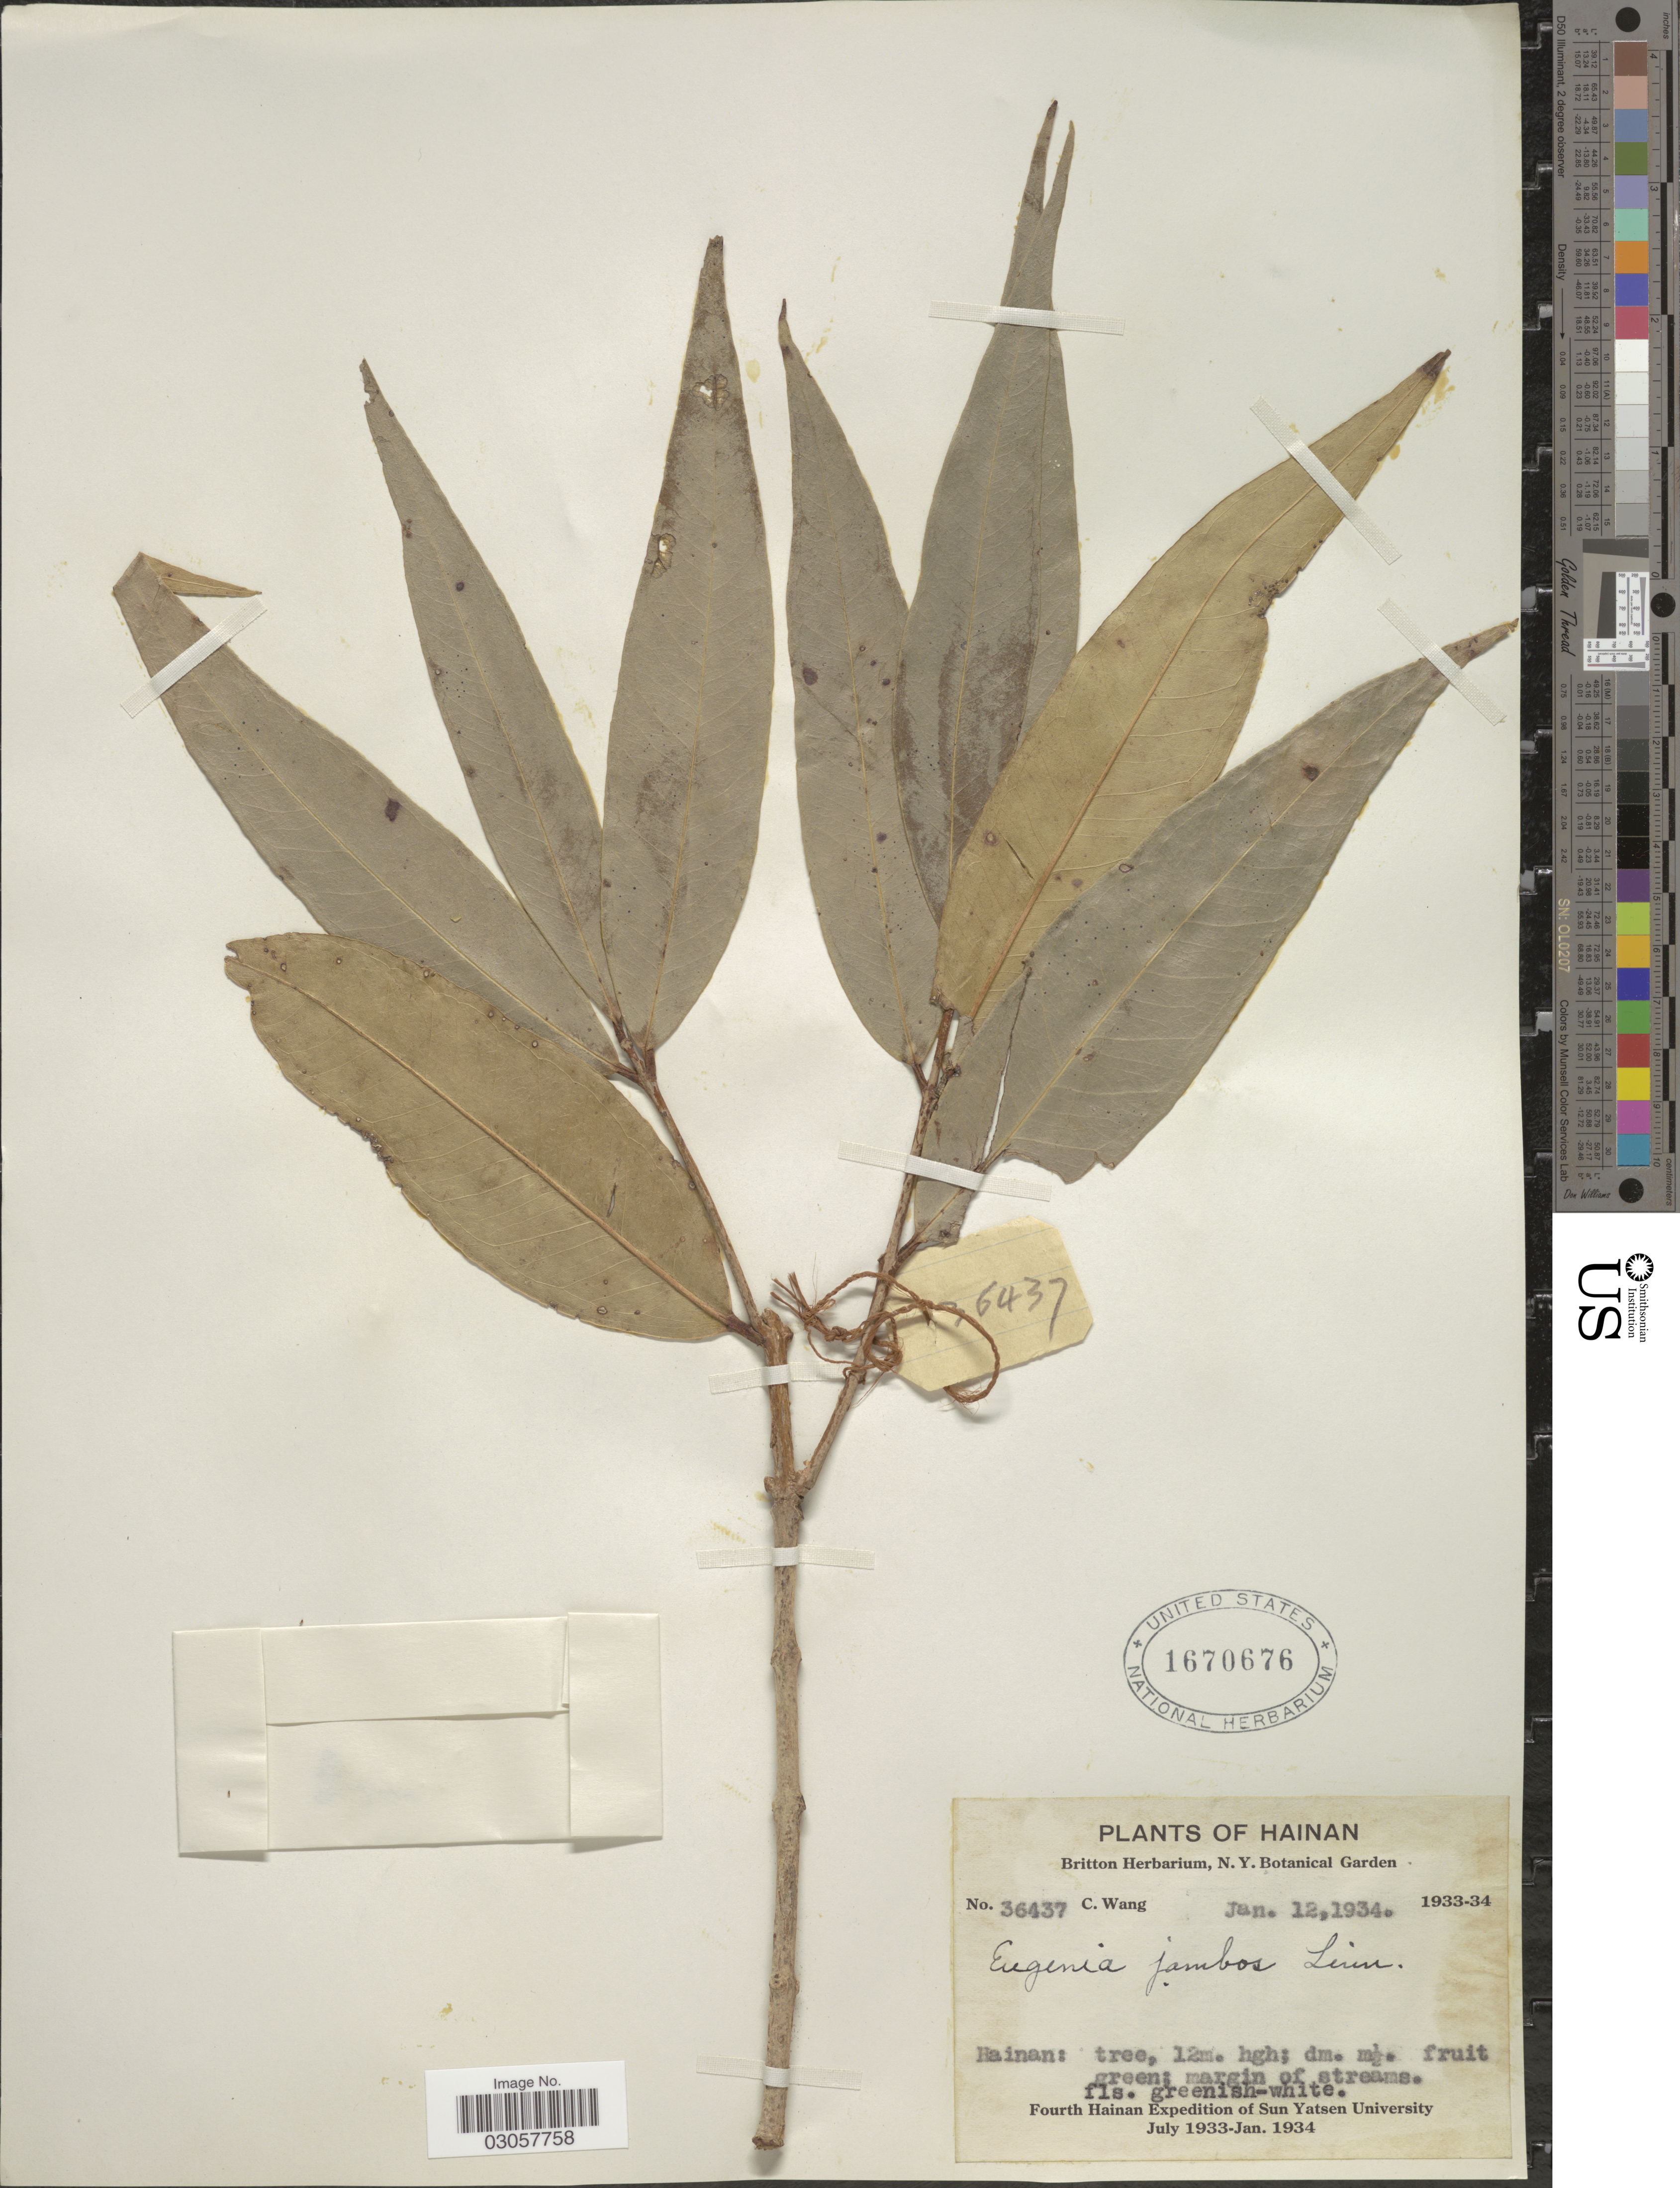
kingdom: Plantae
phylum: Tracheophyta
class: Magnoliopsida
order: Myrtales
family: Myrtaceae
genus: Syzygium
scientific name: Syzygium jambos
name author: (L.) Alston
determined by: Strong, Mark T., (BOT), Smithsonian Institution - National Museum of Natural History (UNITED STATES)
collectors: C. Wang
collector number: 36437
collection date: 1934-01-12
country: China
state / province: Hainan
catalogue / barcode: US 1670676